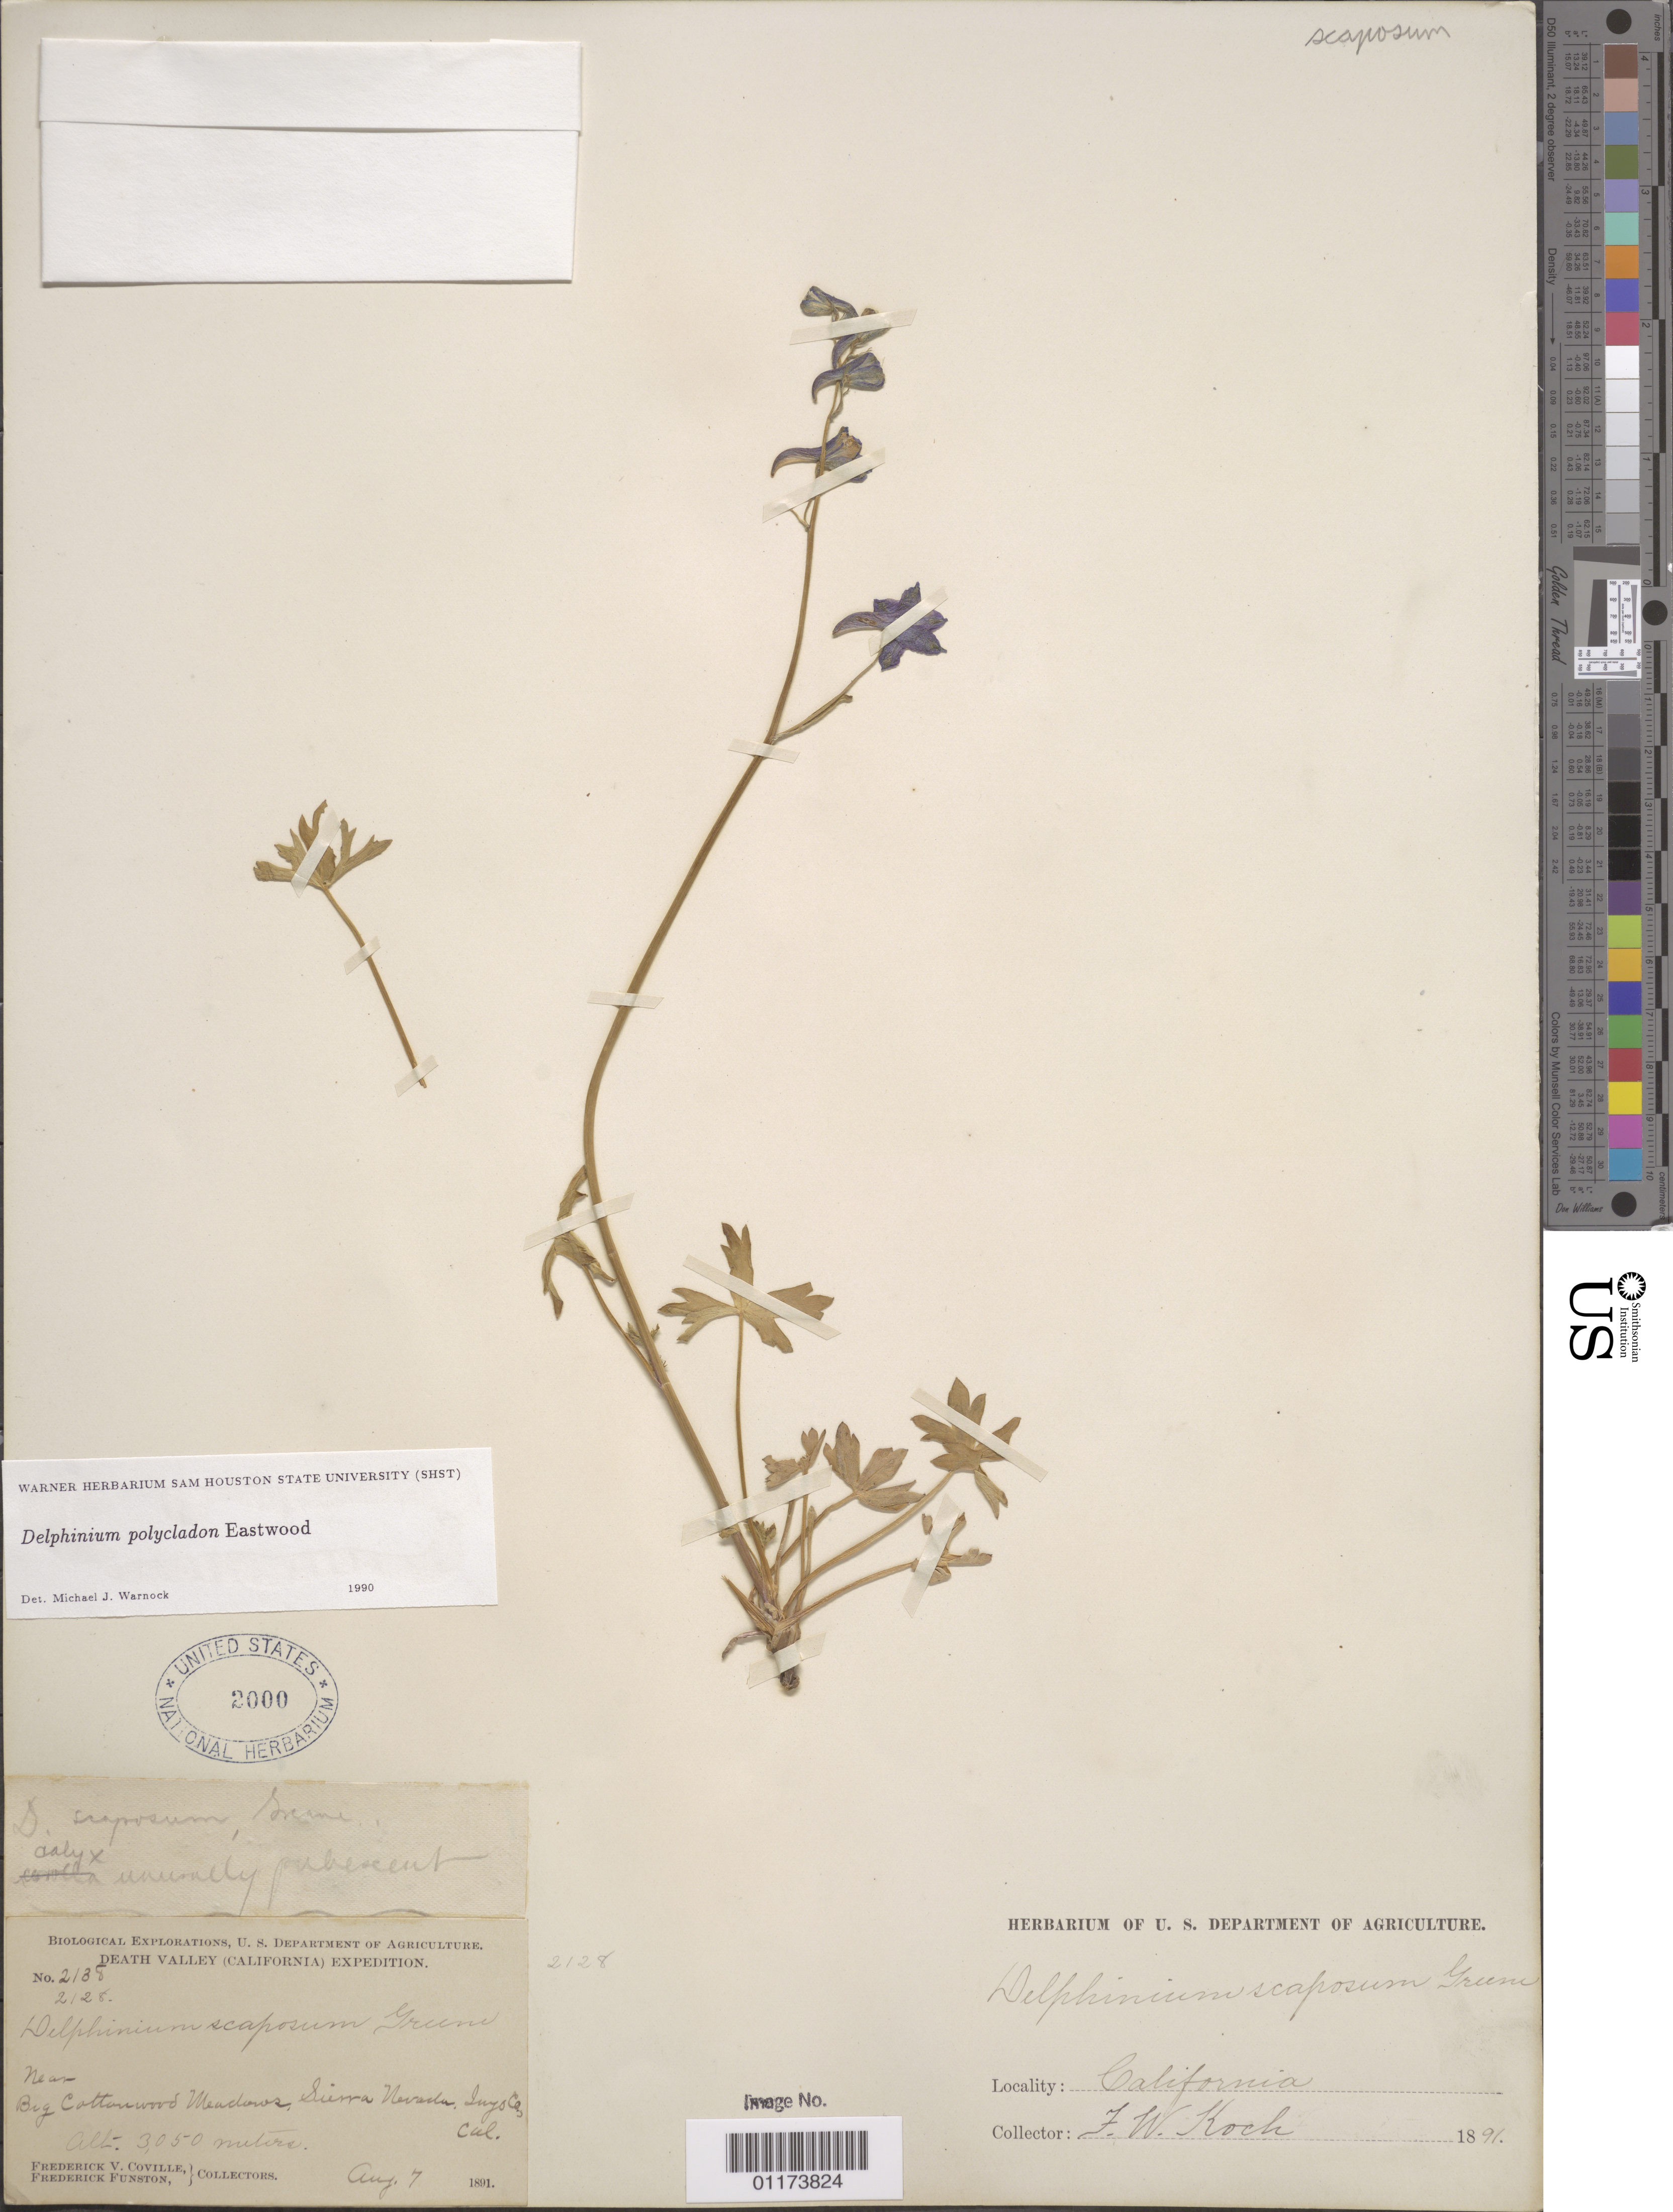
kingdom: Plantae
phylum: Tracheophyta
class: Magnoliopsida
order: Ranunculales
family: Ranunculaceae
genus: Delphinium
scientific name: Delphinium polycladon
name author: Eastw.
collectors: F. V. Coville & F. Funston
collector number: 2128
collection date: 1891-08-07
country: United States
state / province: California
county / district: Inyo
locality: Big Cottonwood Meadows, Sierra Nevada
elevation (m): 3050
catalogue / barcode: US 2000